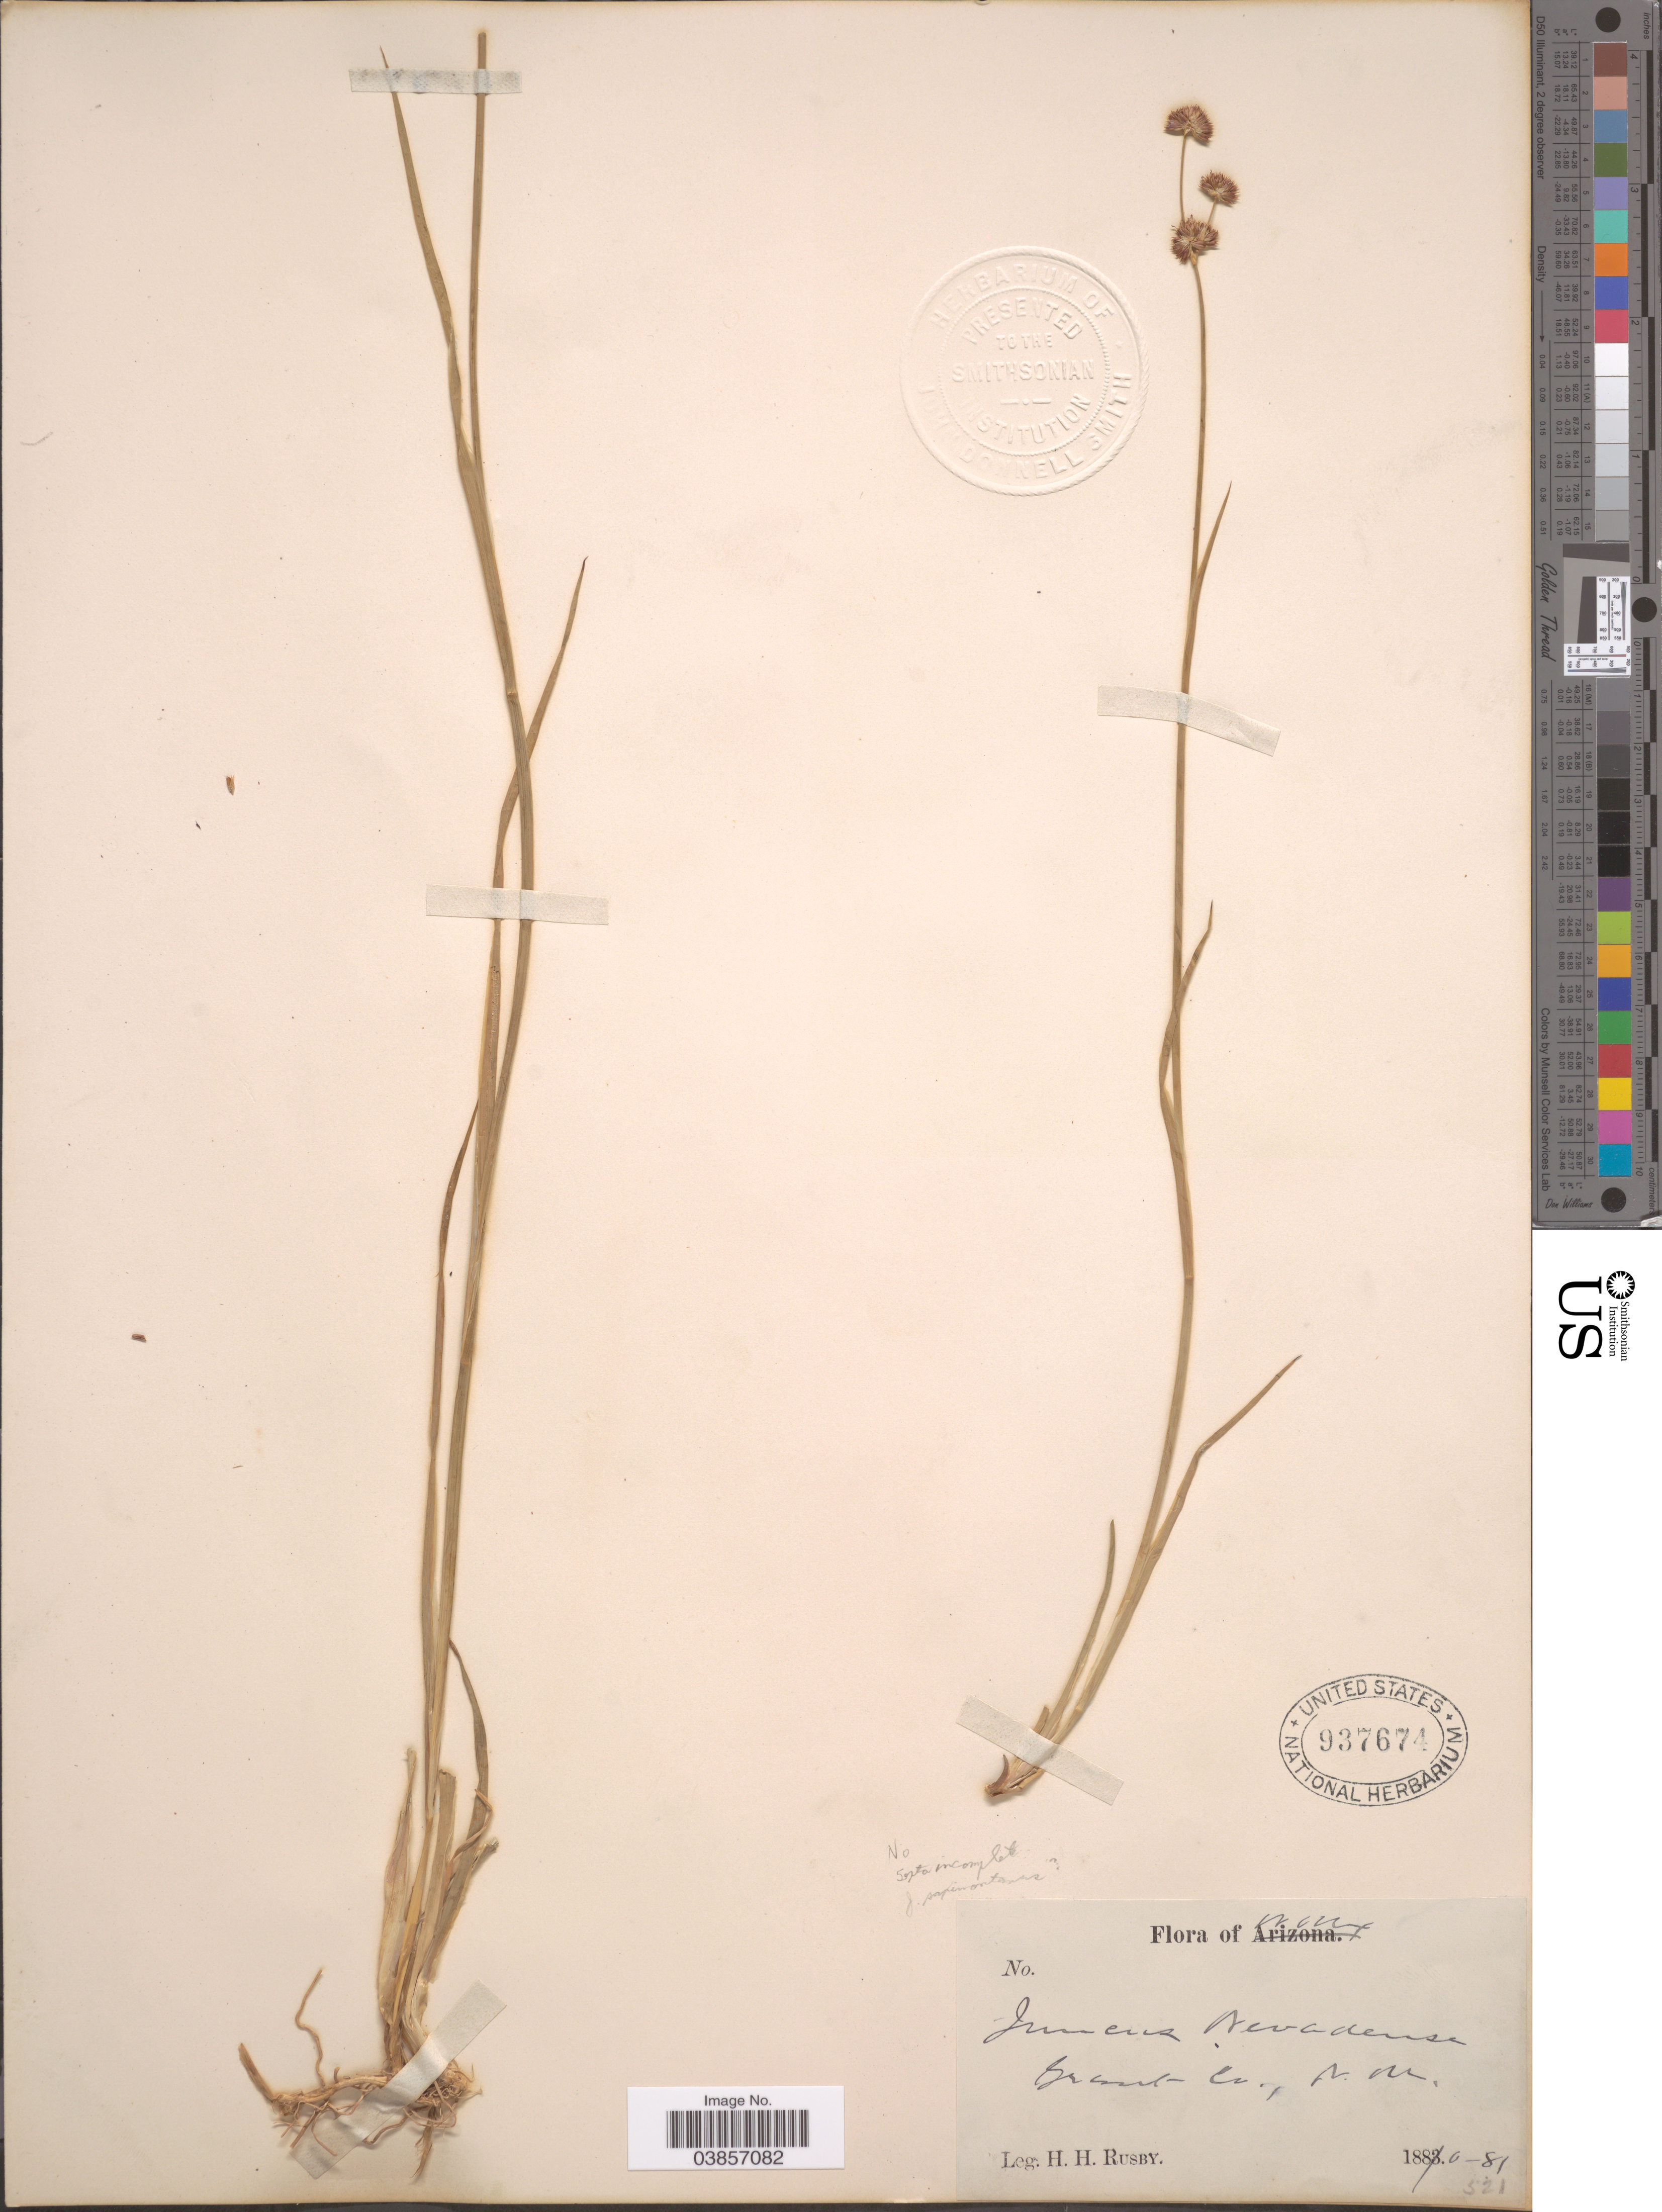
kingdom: Plantae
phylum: Tracheophyta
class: Liliopsida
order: Poales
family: Juncaceae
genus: Juncus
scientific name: Juncus saximontanus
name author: A. Nelson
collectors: H. H. Rusby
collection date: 1880/1881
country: United States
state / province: New Mexico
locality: Grant Co.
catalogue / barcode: US 937674